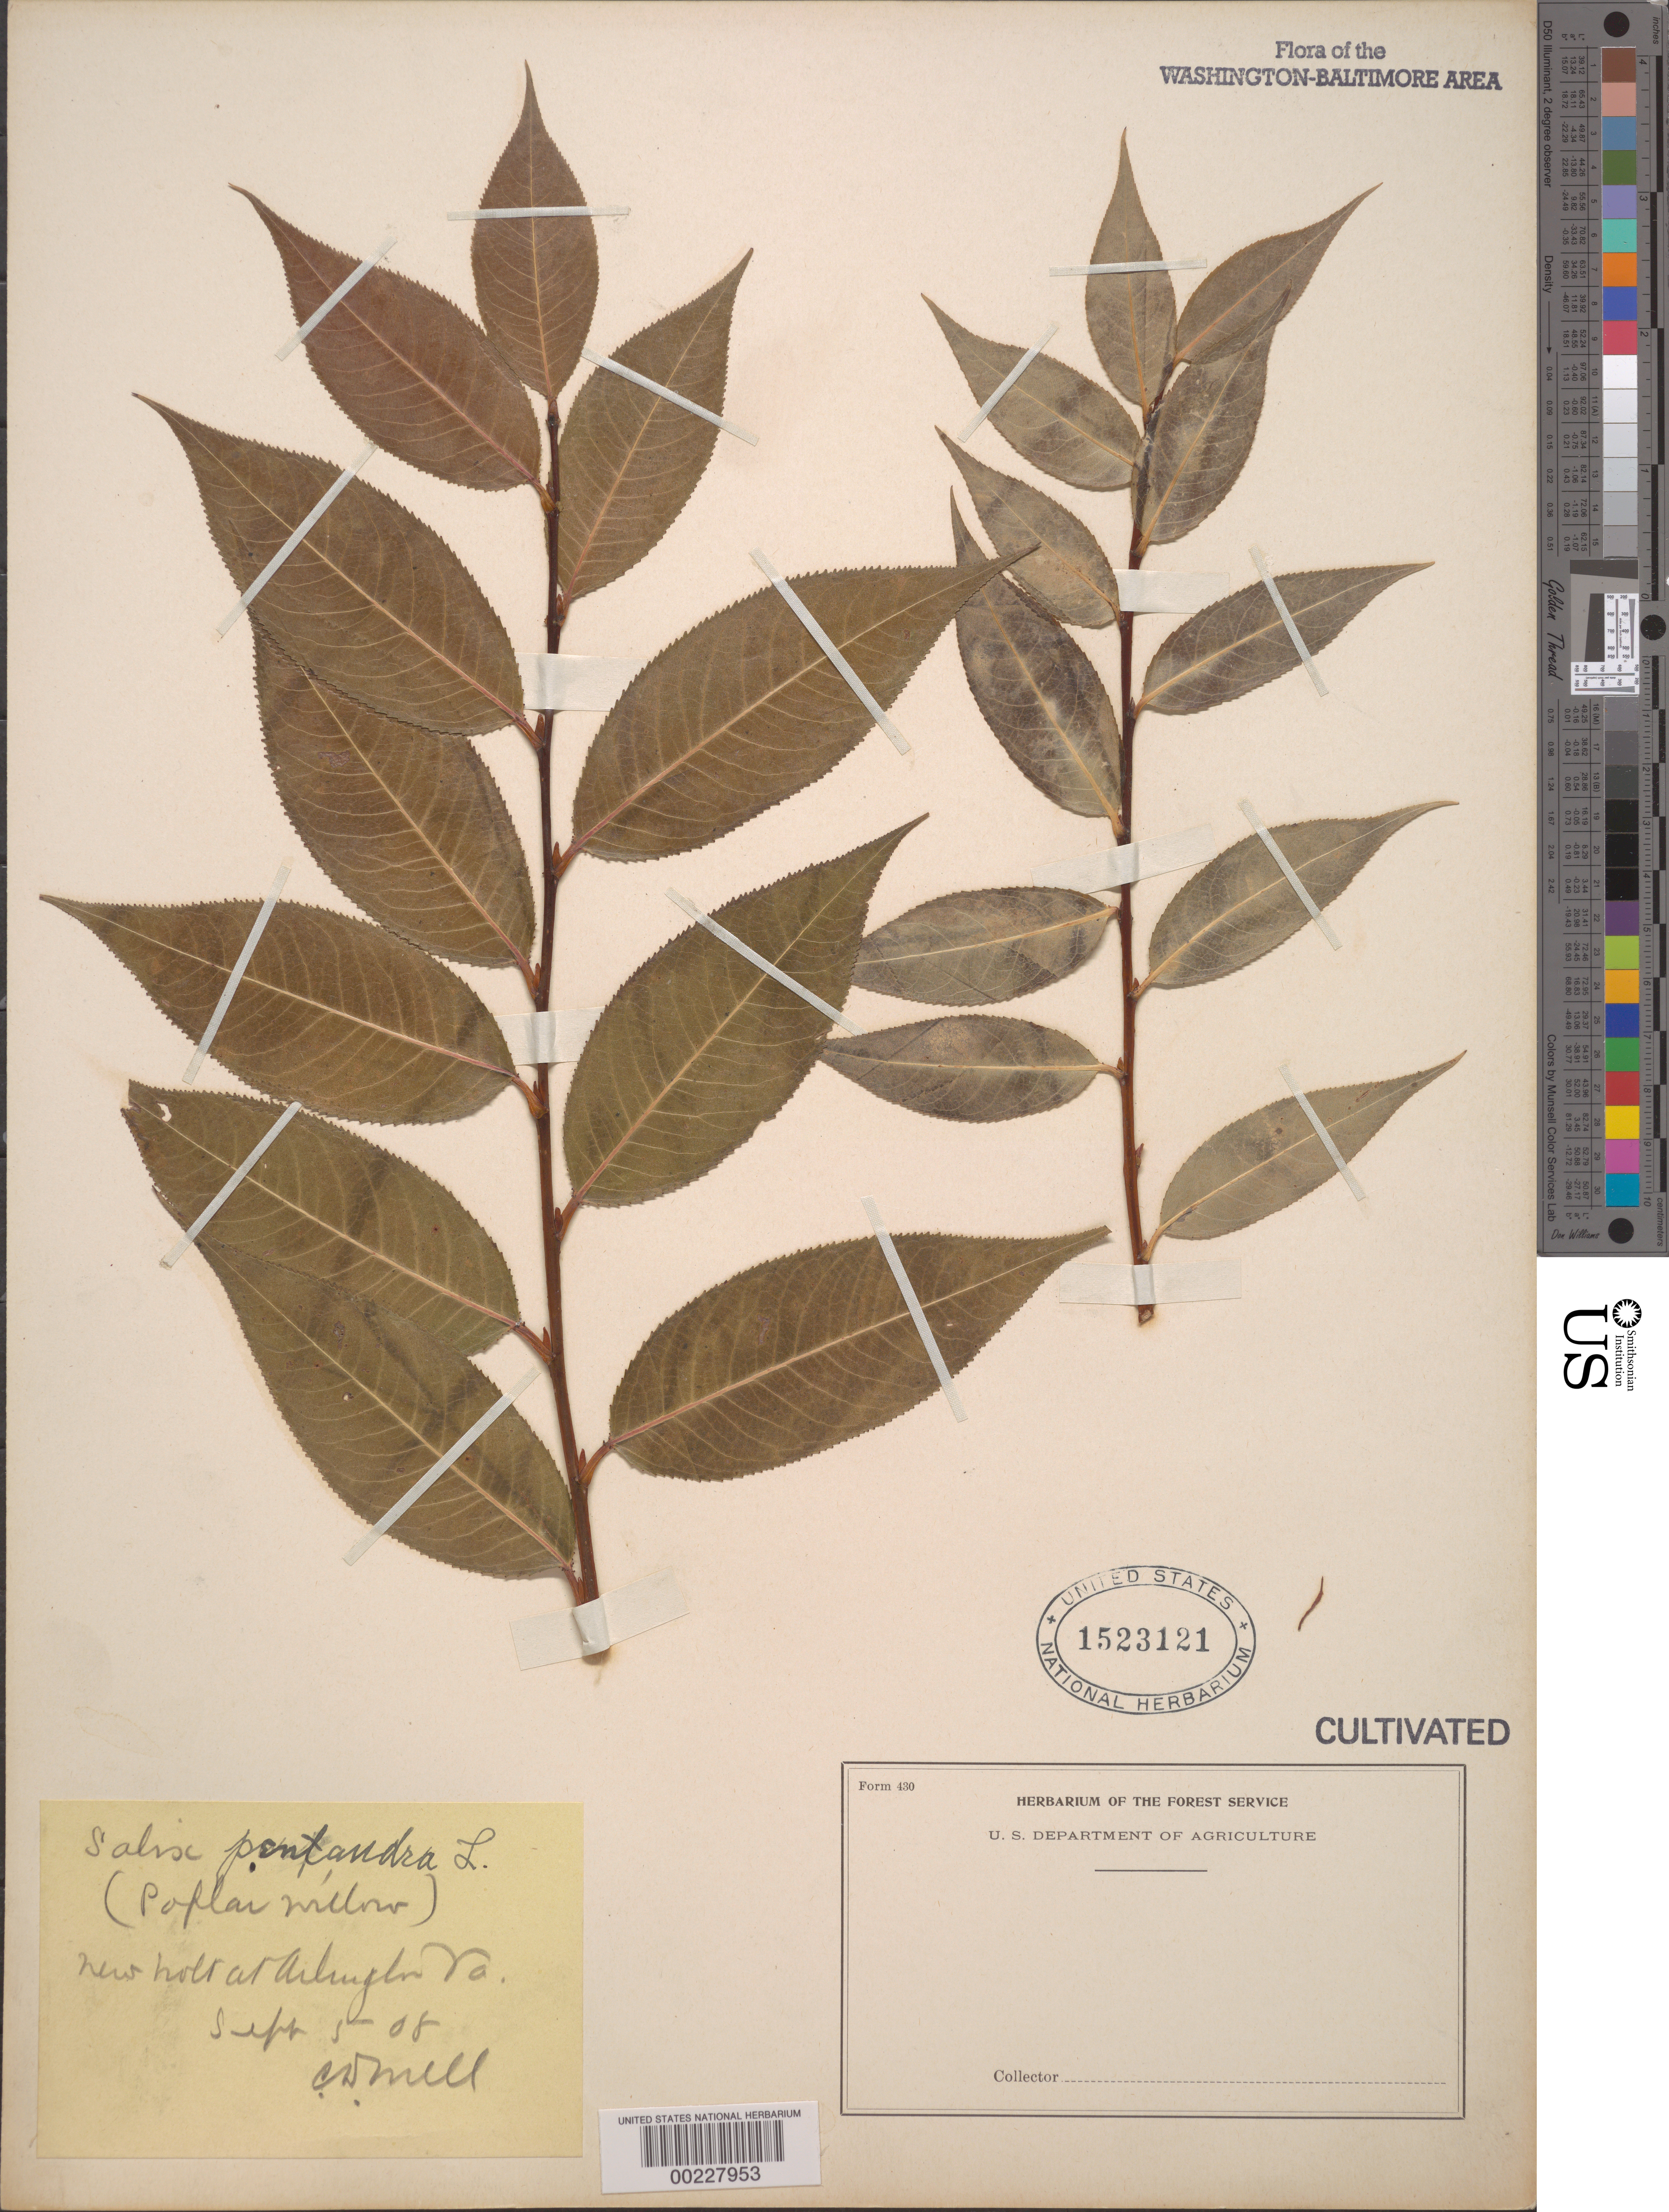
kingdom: Plantae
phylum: Tracheophyta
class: Magnoliopsida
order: Malpighiales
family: Salicaceae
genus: Salix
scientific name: Salix pentandra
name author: L.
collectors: C. D. Mell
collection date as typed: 05 Sep 1908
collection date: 1908-09-05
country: United States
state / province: Virginia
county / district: Arlington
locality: Arlington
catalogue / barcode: US 1523121